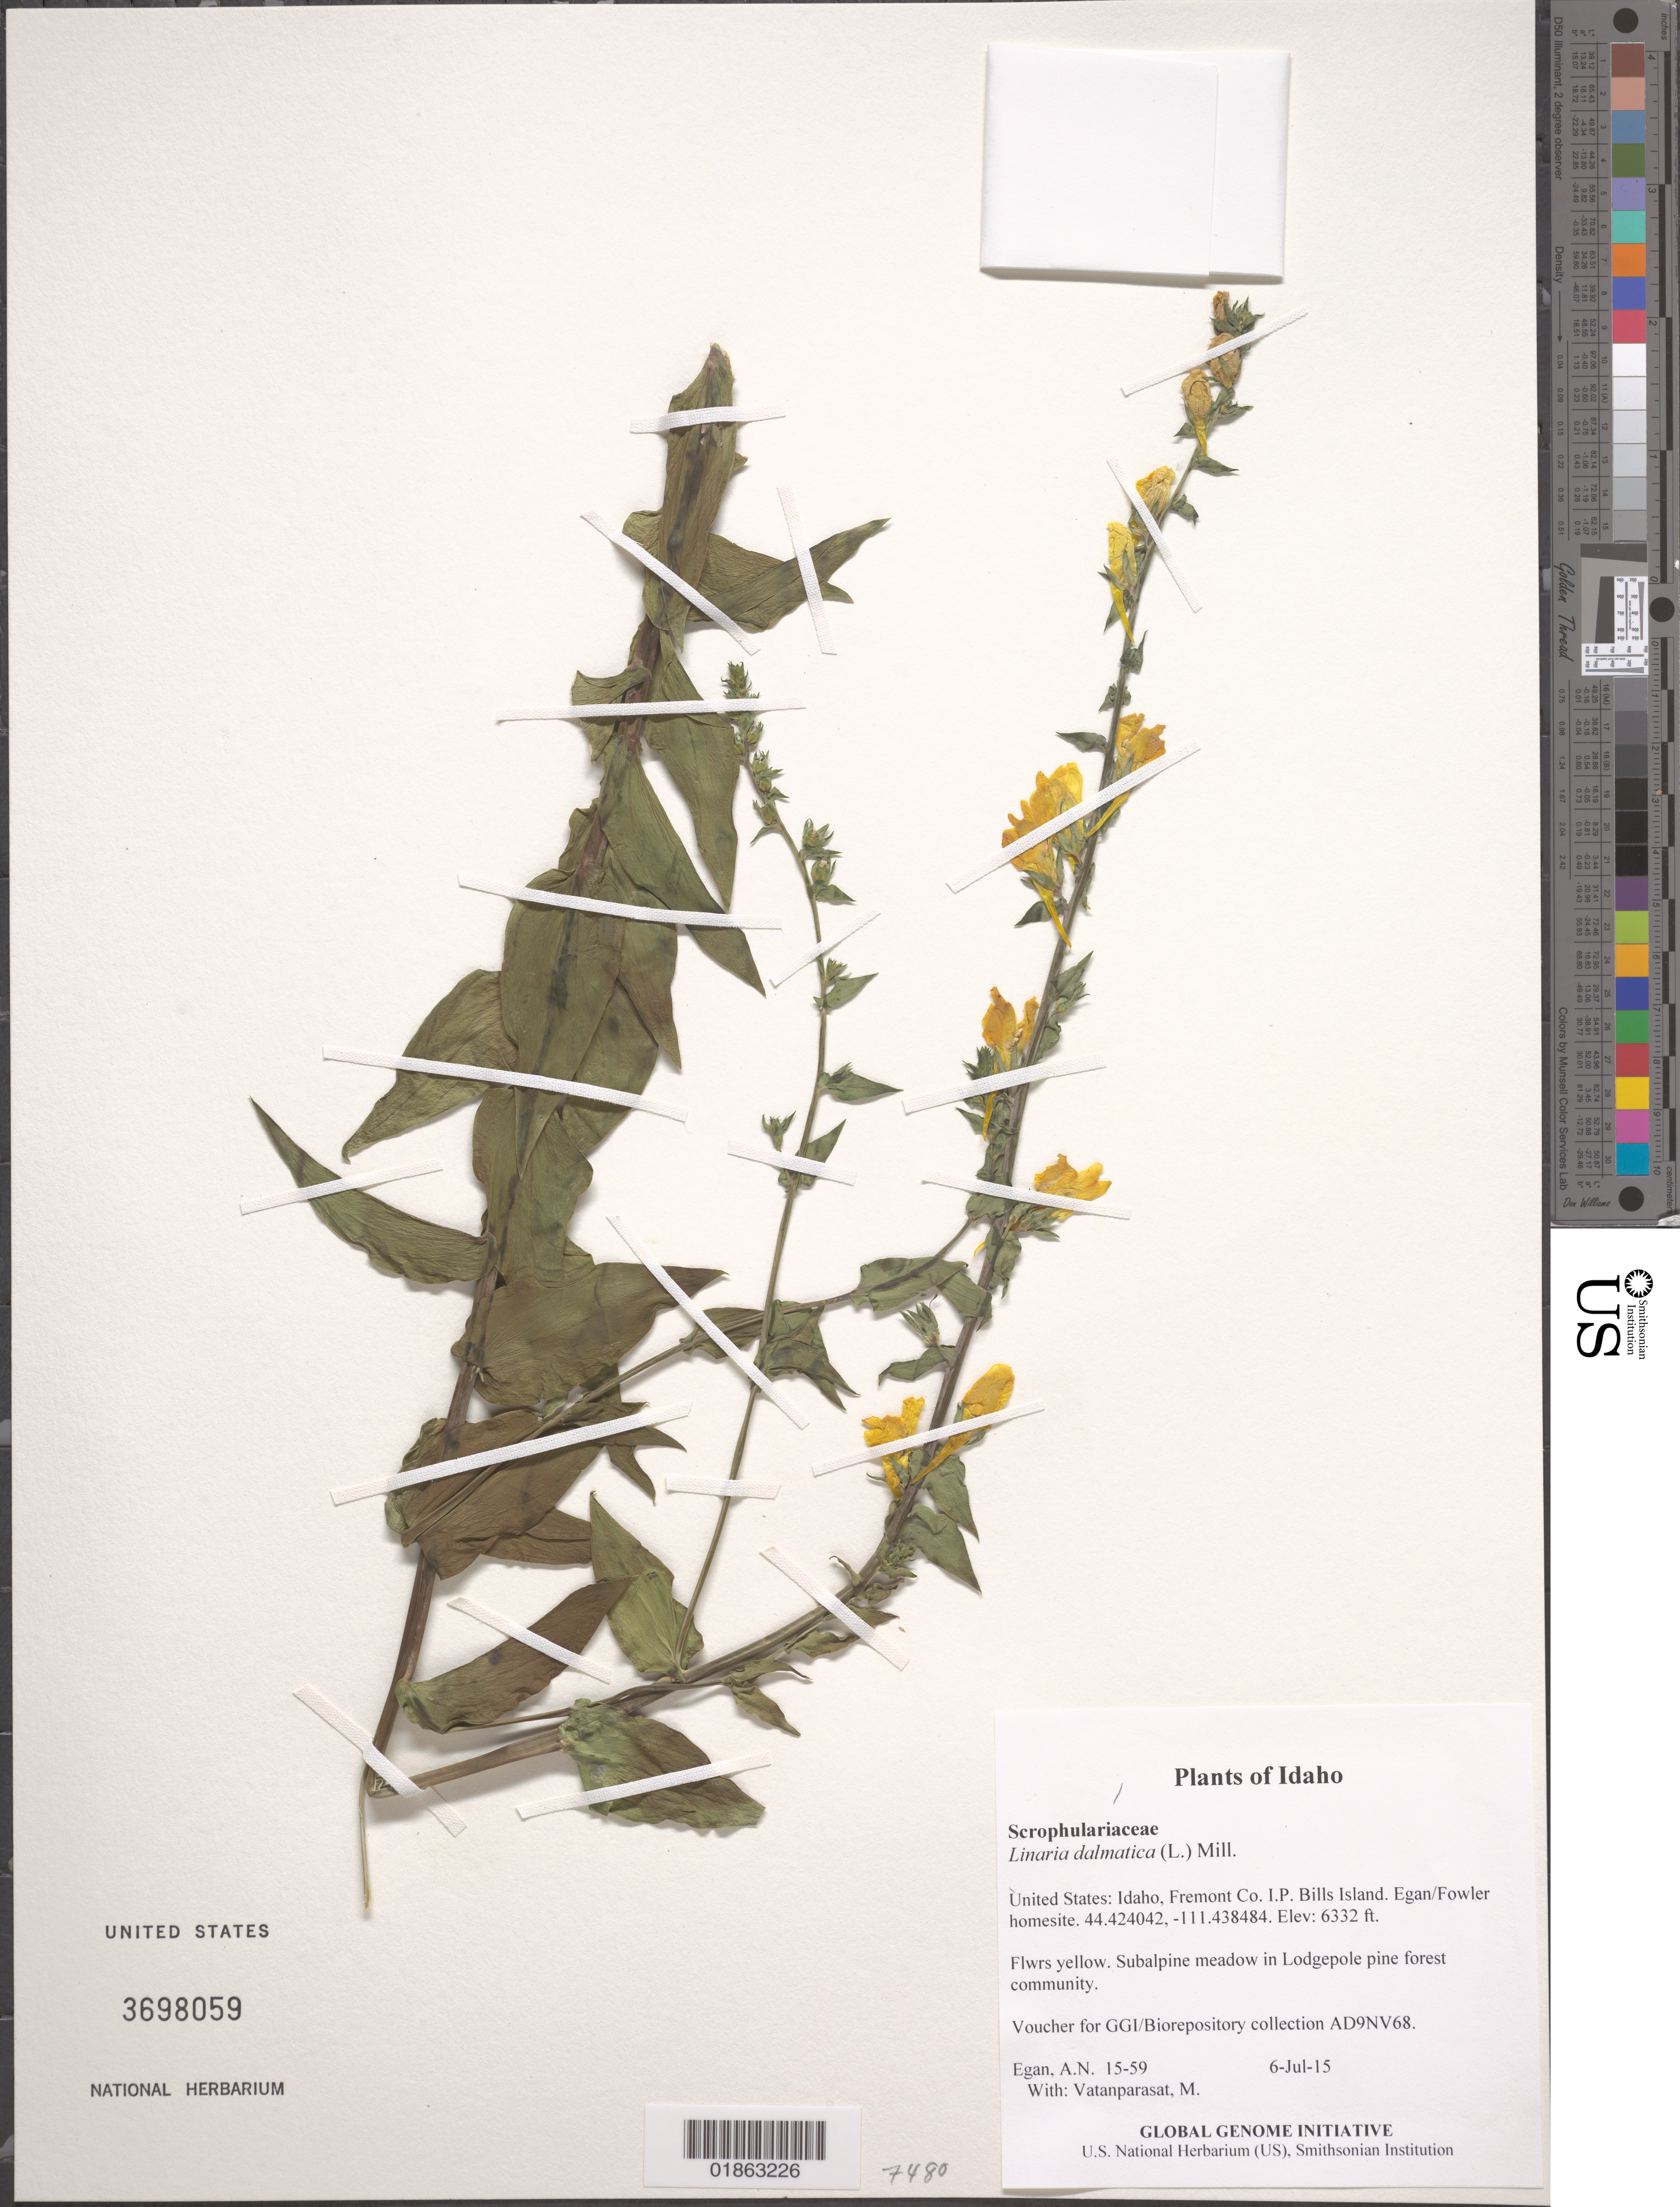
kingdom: Plantae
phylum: Tracheophyta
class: Magnoliopsida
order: Lamiales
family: Plantaginaceae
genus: Linaria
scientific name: Linaria dalmatica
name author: (L.) Mill.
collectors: A. N. Egan & M. Vatanparasat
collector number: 15-59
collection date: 2015-07-06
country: United States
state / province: Idaho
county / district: Fremont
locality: I.P. Bills Island. Egan/Fowler homesite.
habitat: Subalpine meadow in Lodgepole pine forest community.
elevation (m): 1930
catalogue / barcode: US 3698059